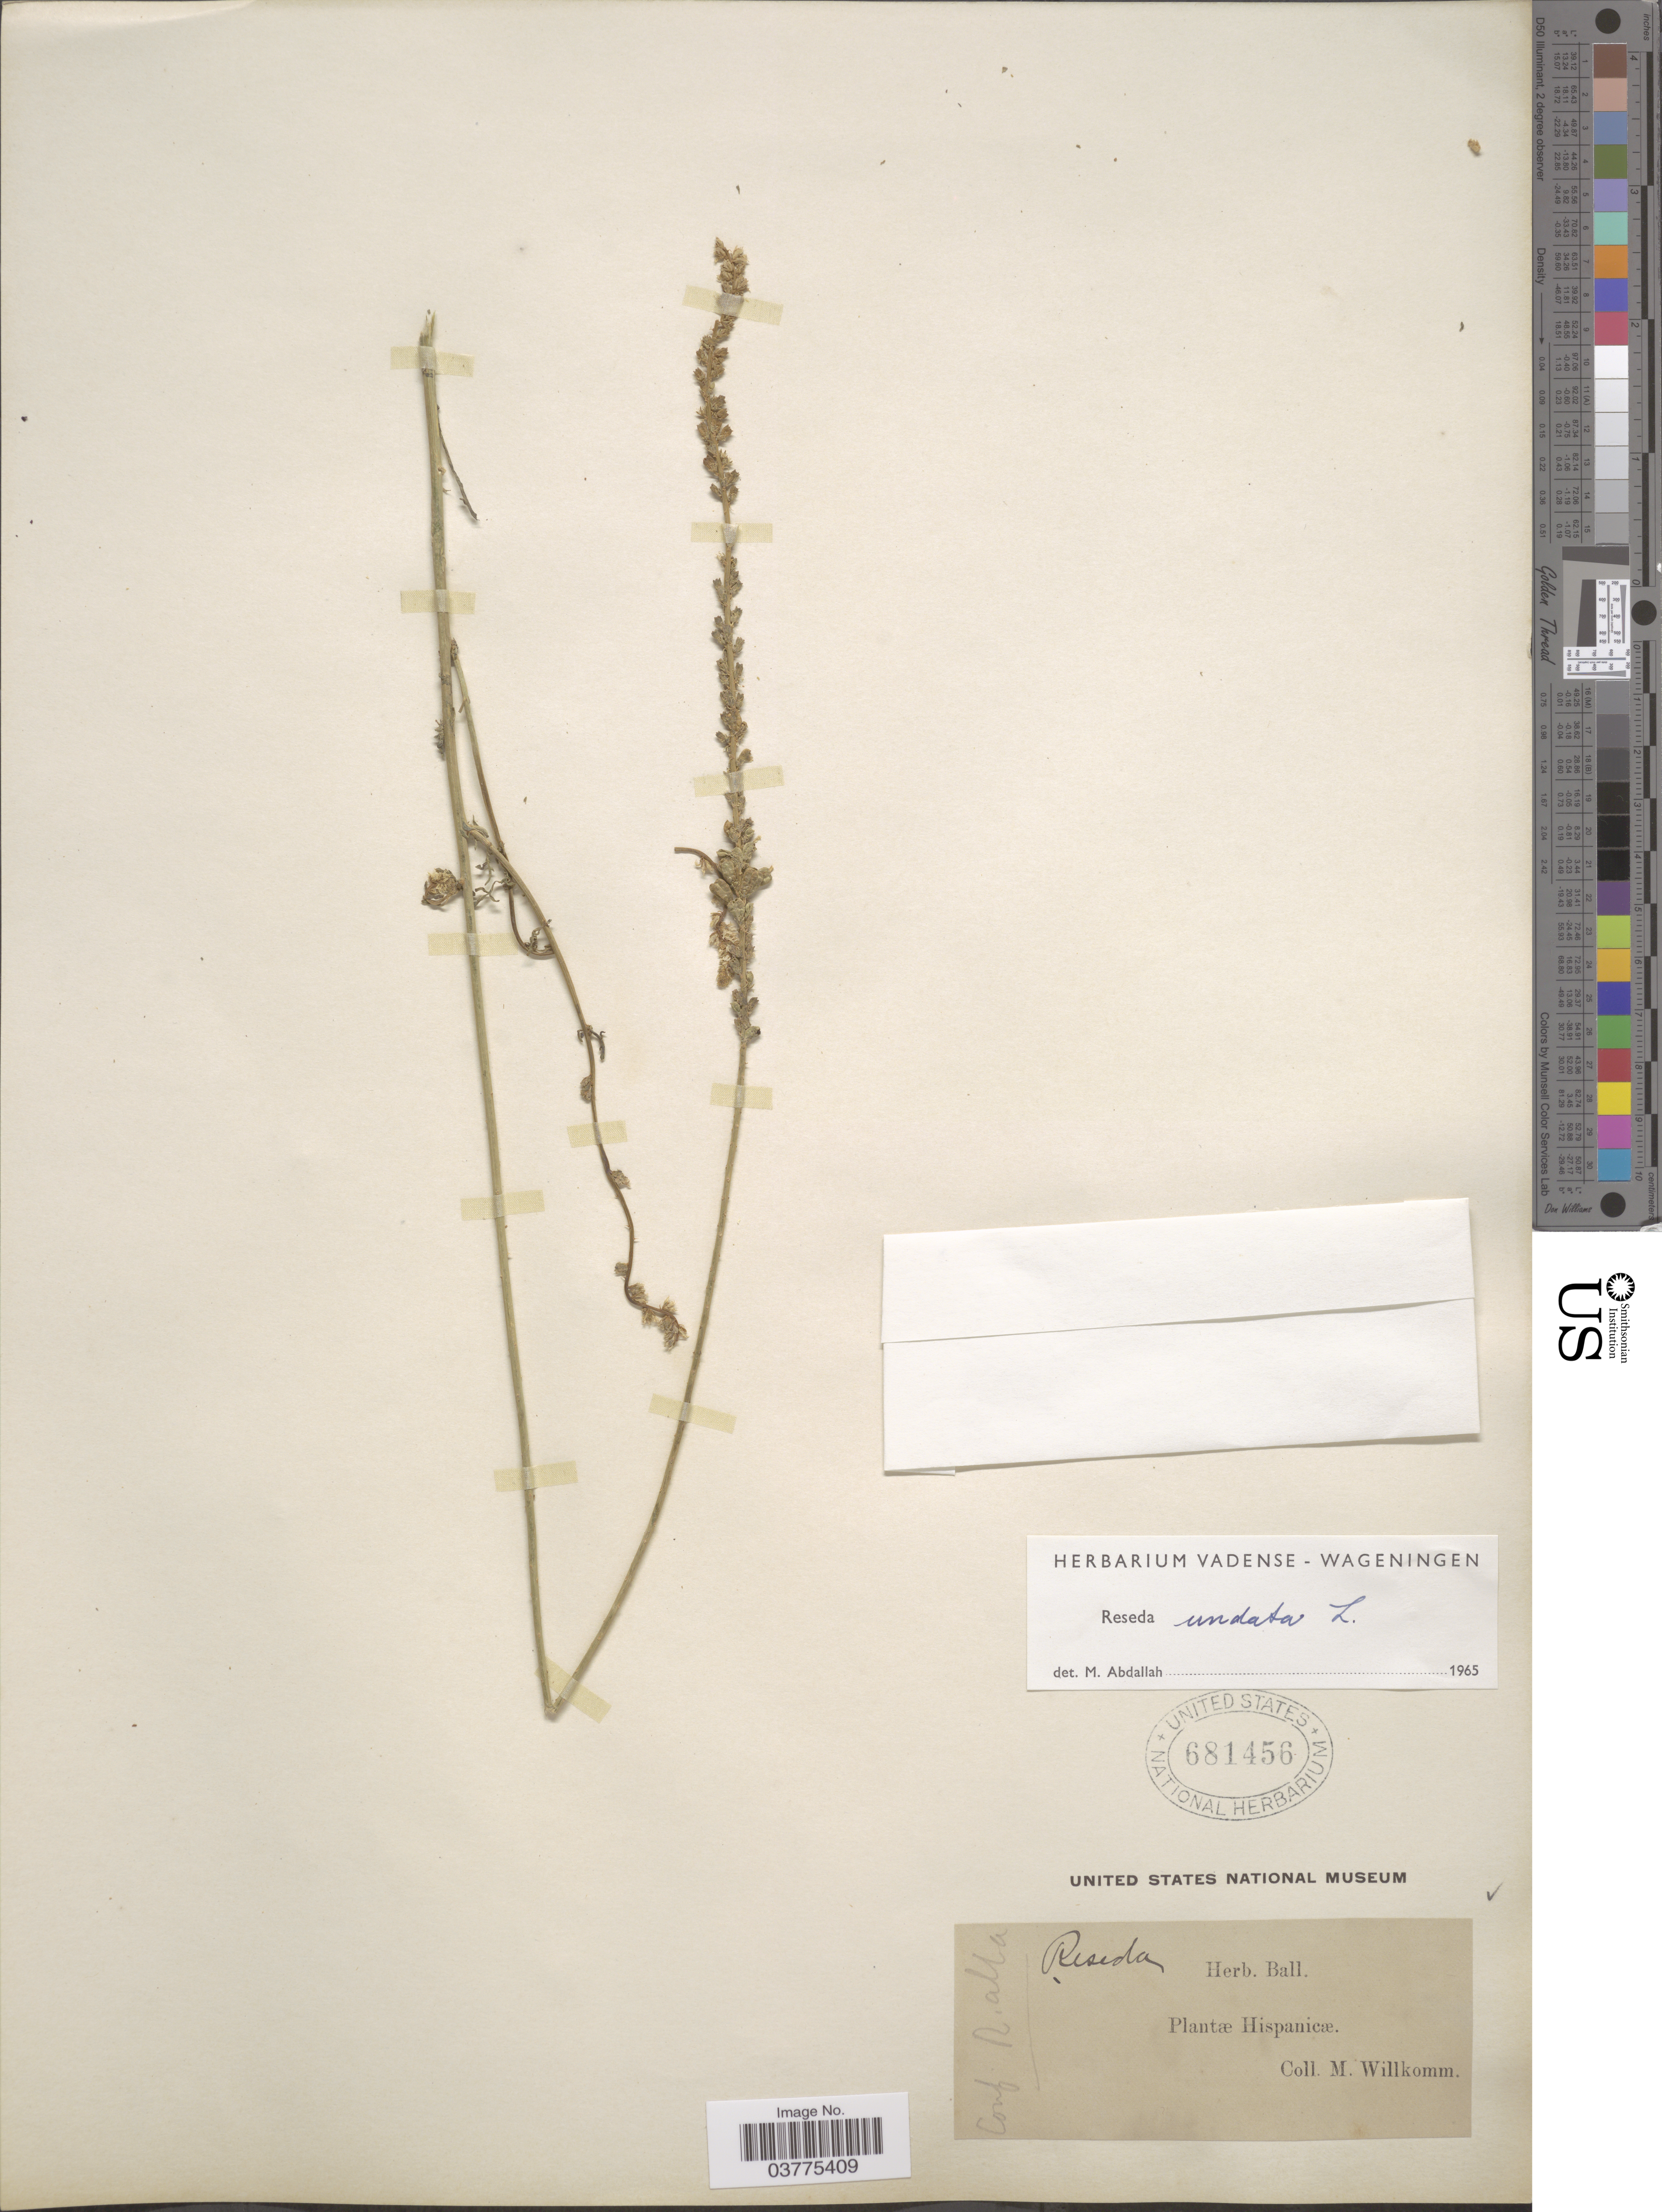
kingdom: Plantae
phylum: Tracheophyta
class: Magnoliopsida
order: Brassicales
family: Resedaceae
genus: Reseda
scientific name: Reseda undata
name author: L.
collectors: M. Willkomm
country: Spain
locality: Hispanicæ. Conf. rialla*.?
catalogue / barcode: US 681456